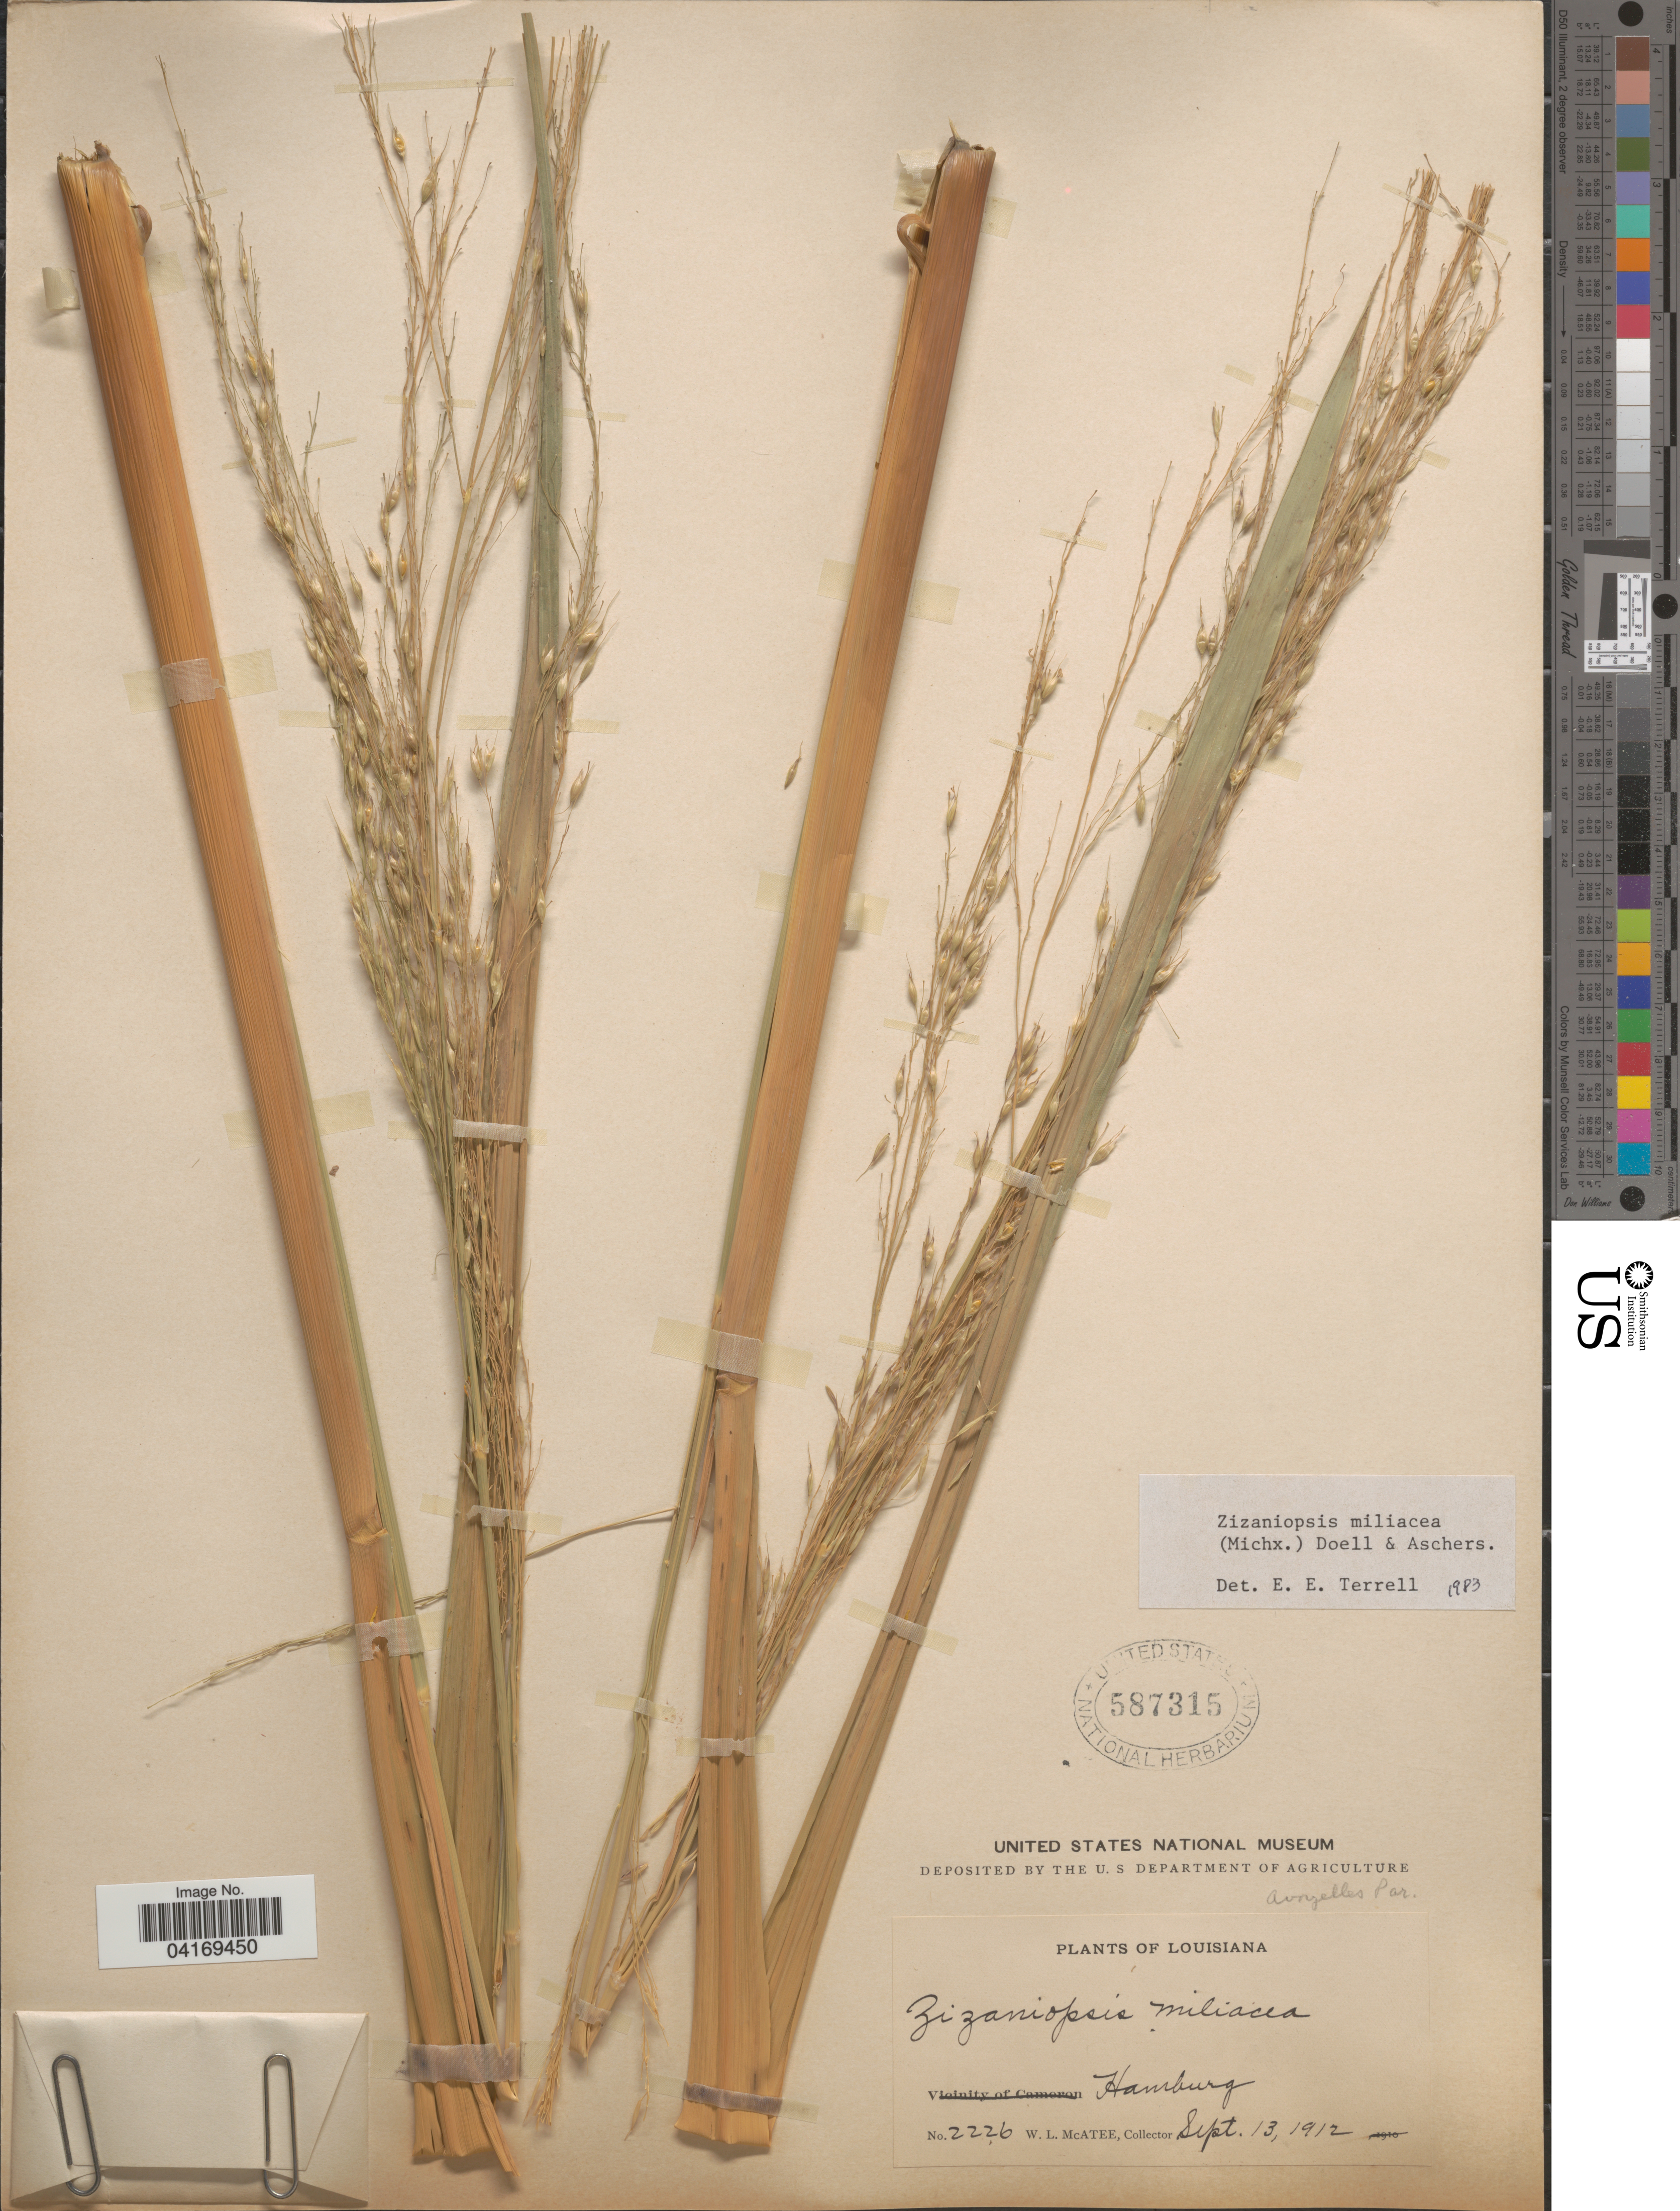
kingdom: Plantae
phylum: Tracheophyta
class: Liliopsida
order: Poales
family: Poaceae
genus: Zizaniopsis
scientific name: Zizaniopsis miliacea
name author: (Michx.) Döll & Asch.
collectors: W. McAtee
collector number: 2226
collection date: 1912-09-13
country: United States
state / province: Louisiana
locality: Avoyelles Par. Hamburg.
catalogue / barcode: US 587315